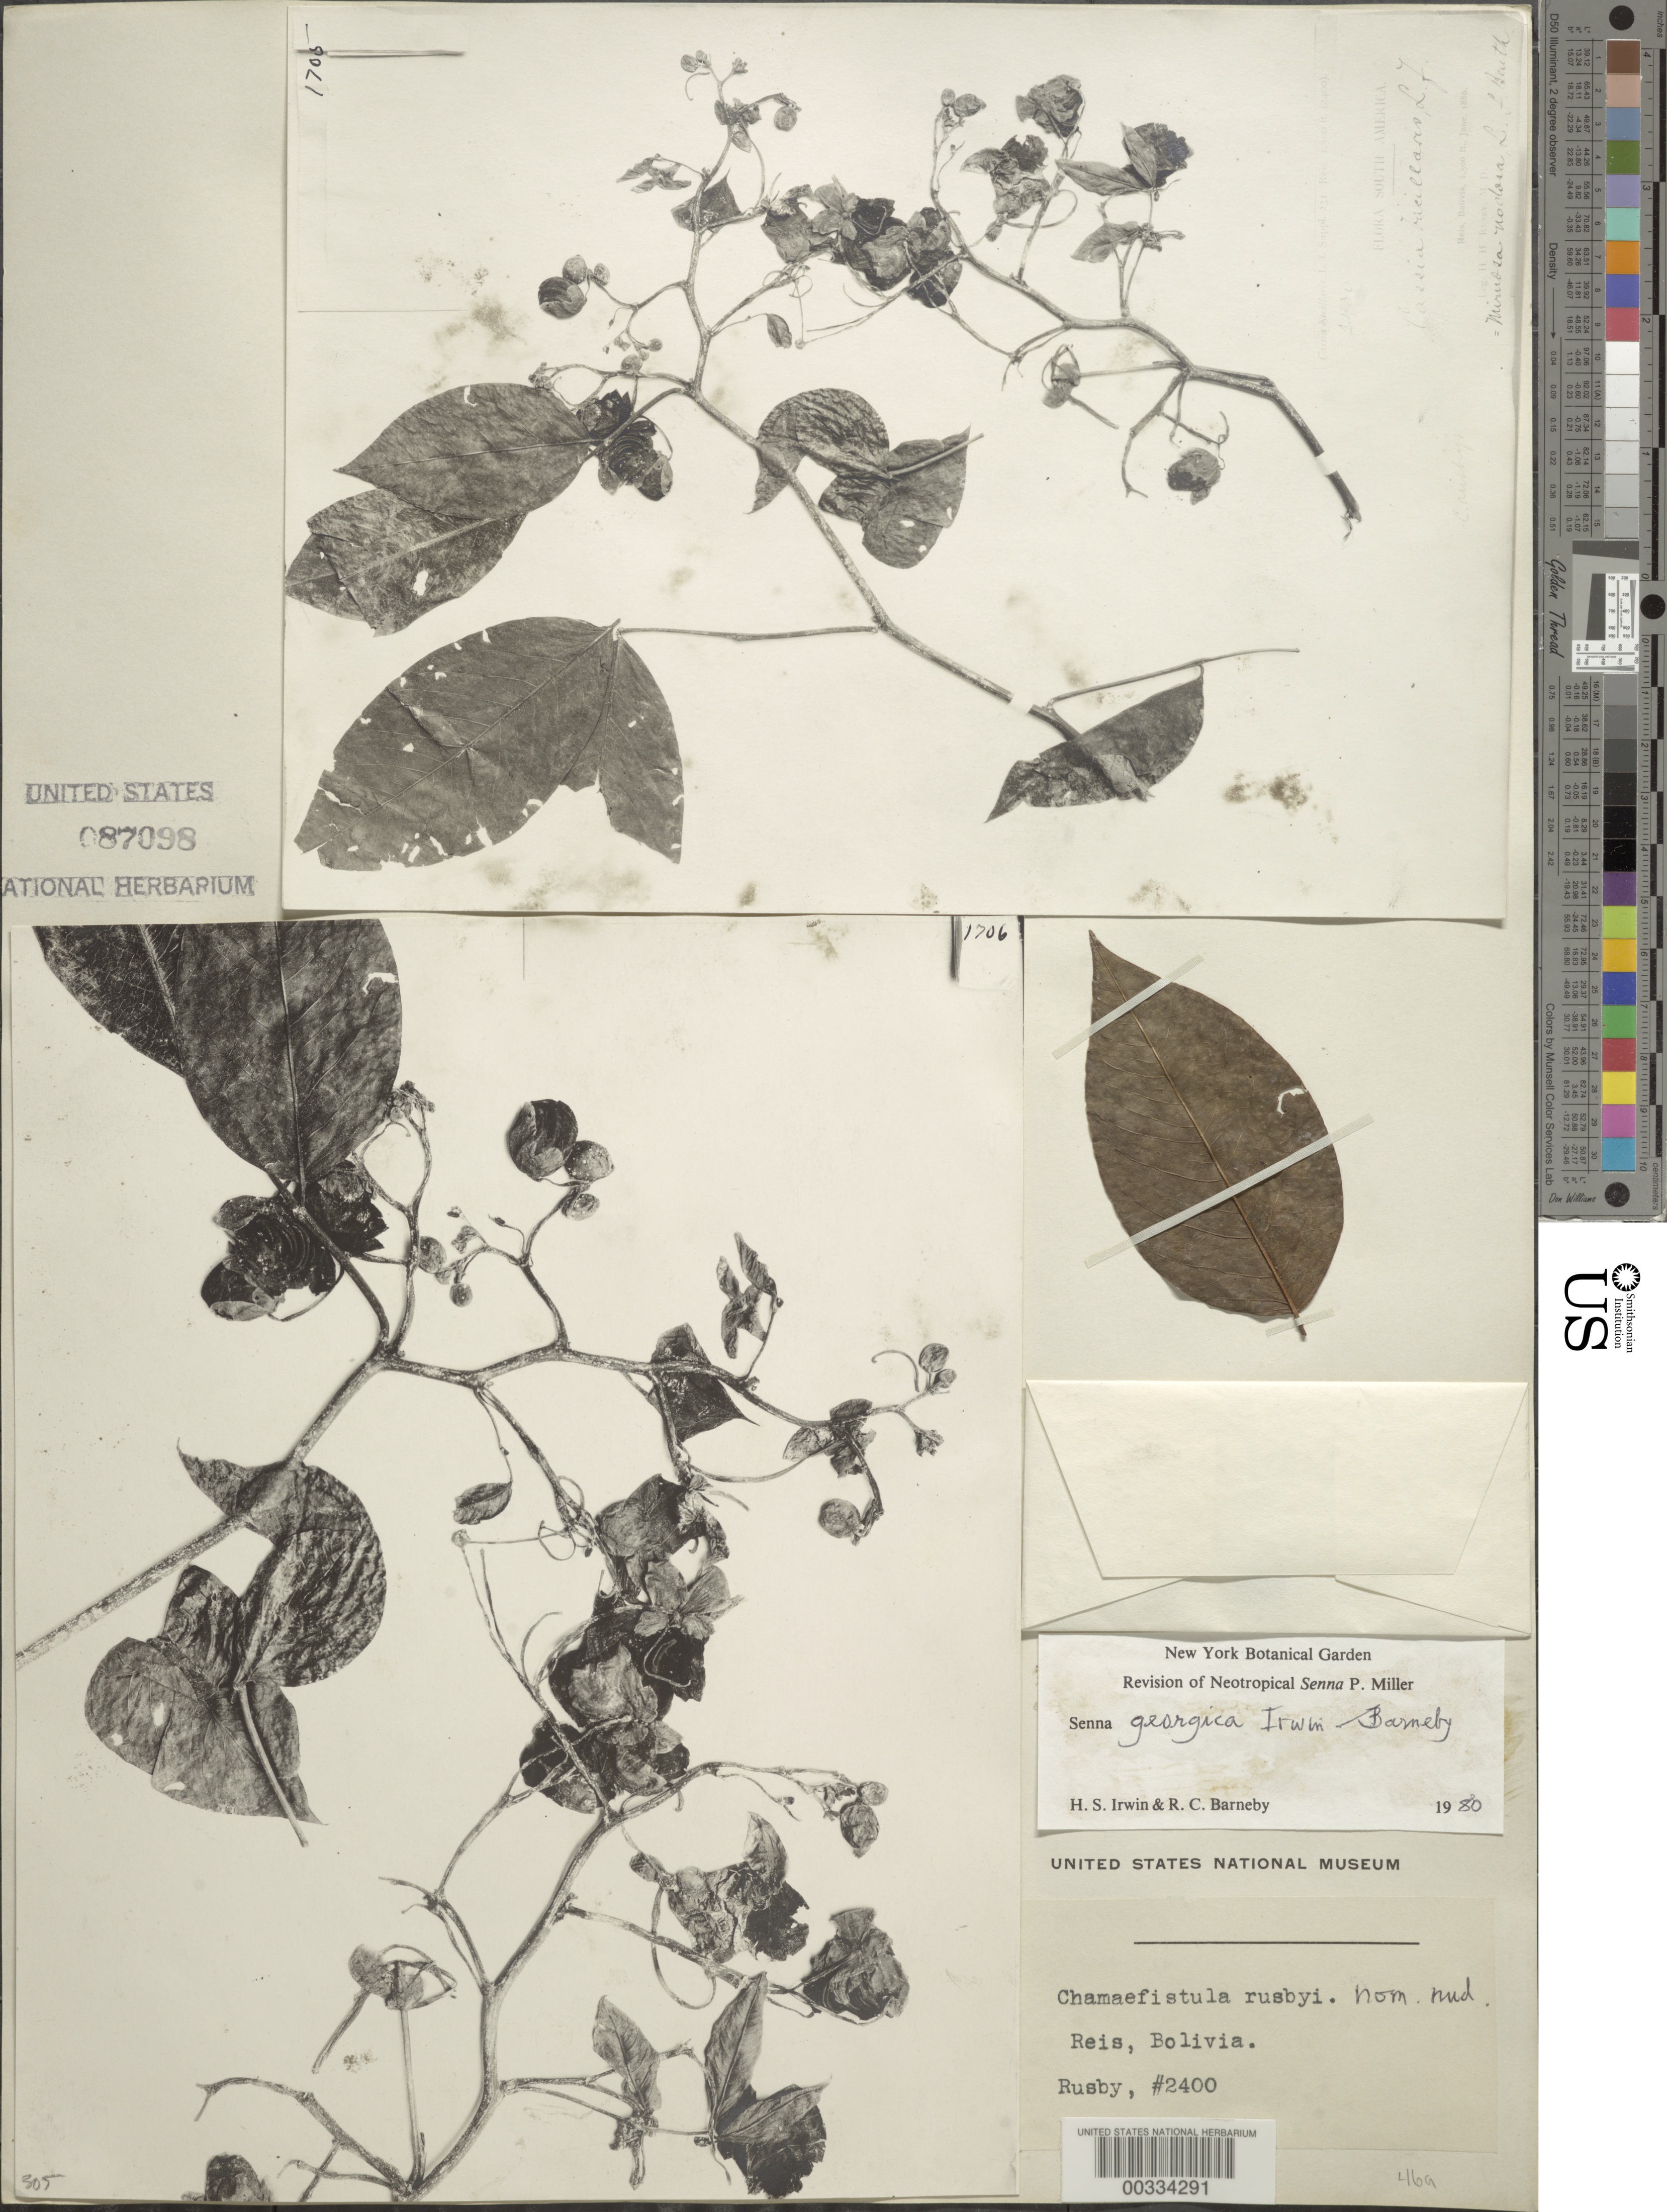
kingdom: Plantae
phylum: Tracheophyta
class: Magnoliopsida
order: Fabales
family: Fabaceae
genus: Senna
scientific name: Senna georgica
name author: H.S. Irwin & Barneby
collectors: H. H. Rusby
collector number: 2400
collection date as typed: June, 1886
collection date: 1886-06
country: Bolivia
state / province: Pando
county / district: Nicolas Suarez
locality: Reis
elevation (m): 457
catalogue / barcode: US 87098